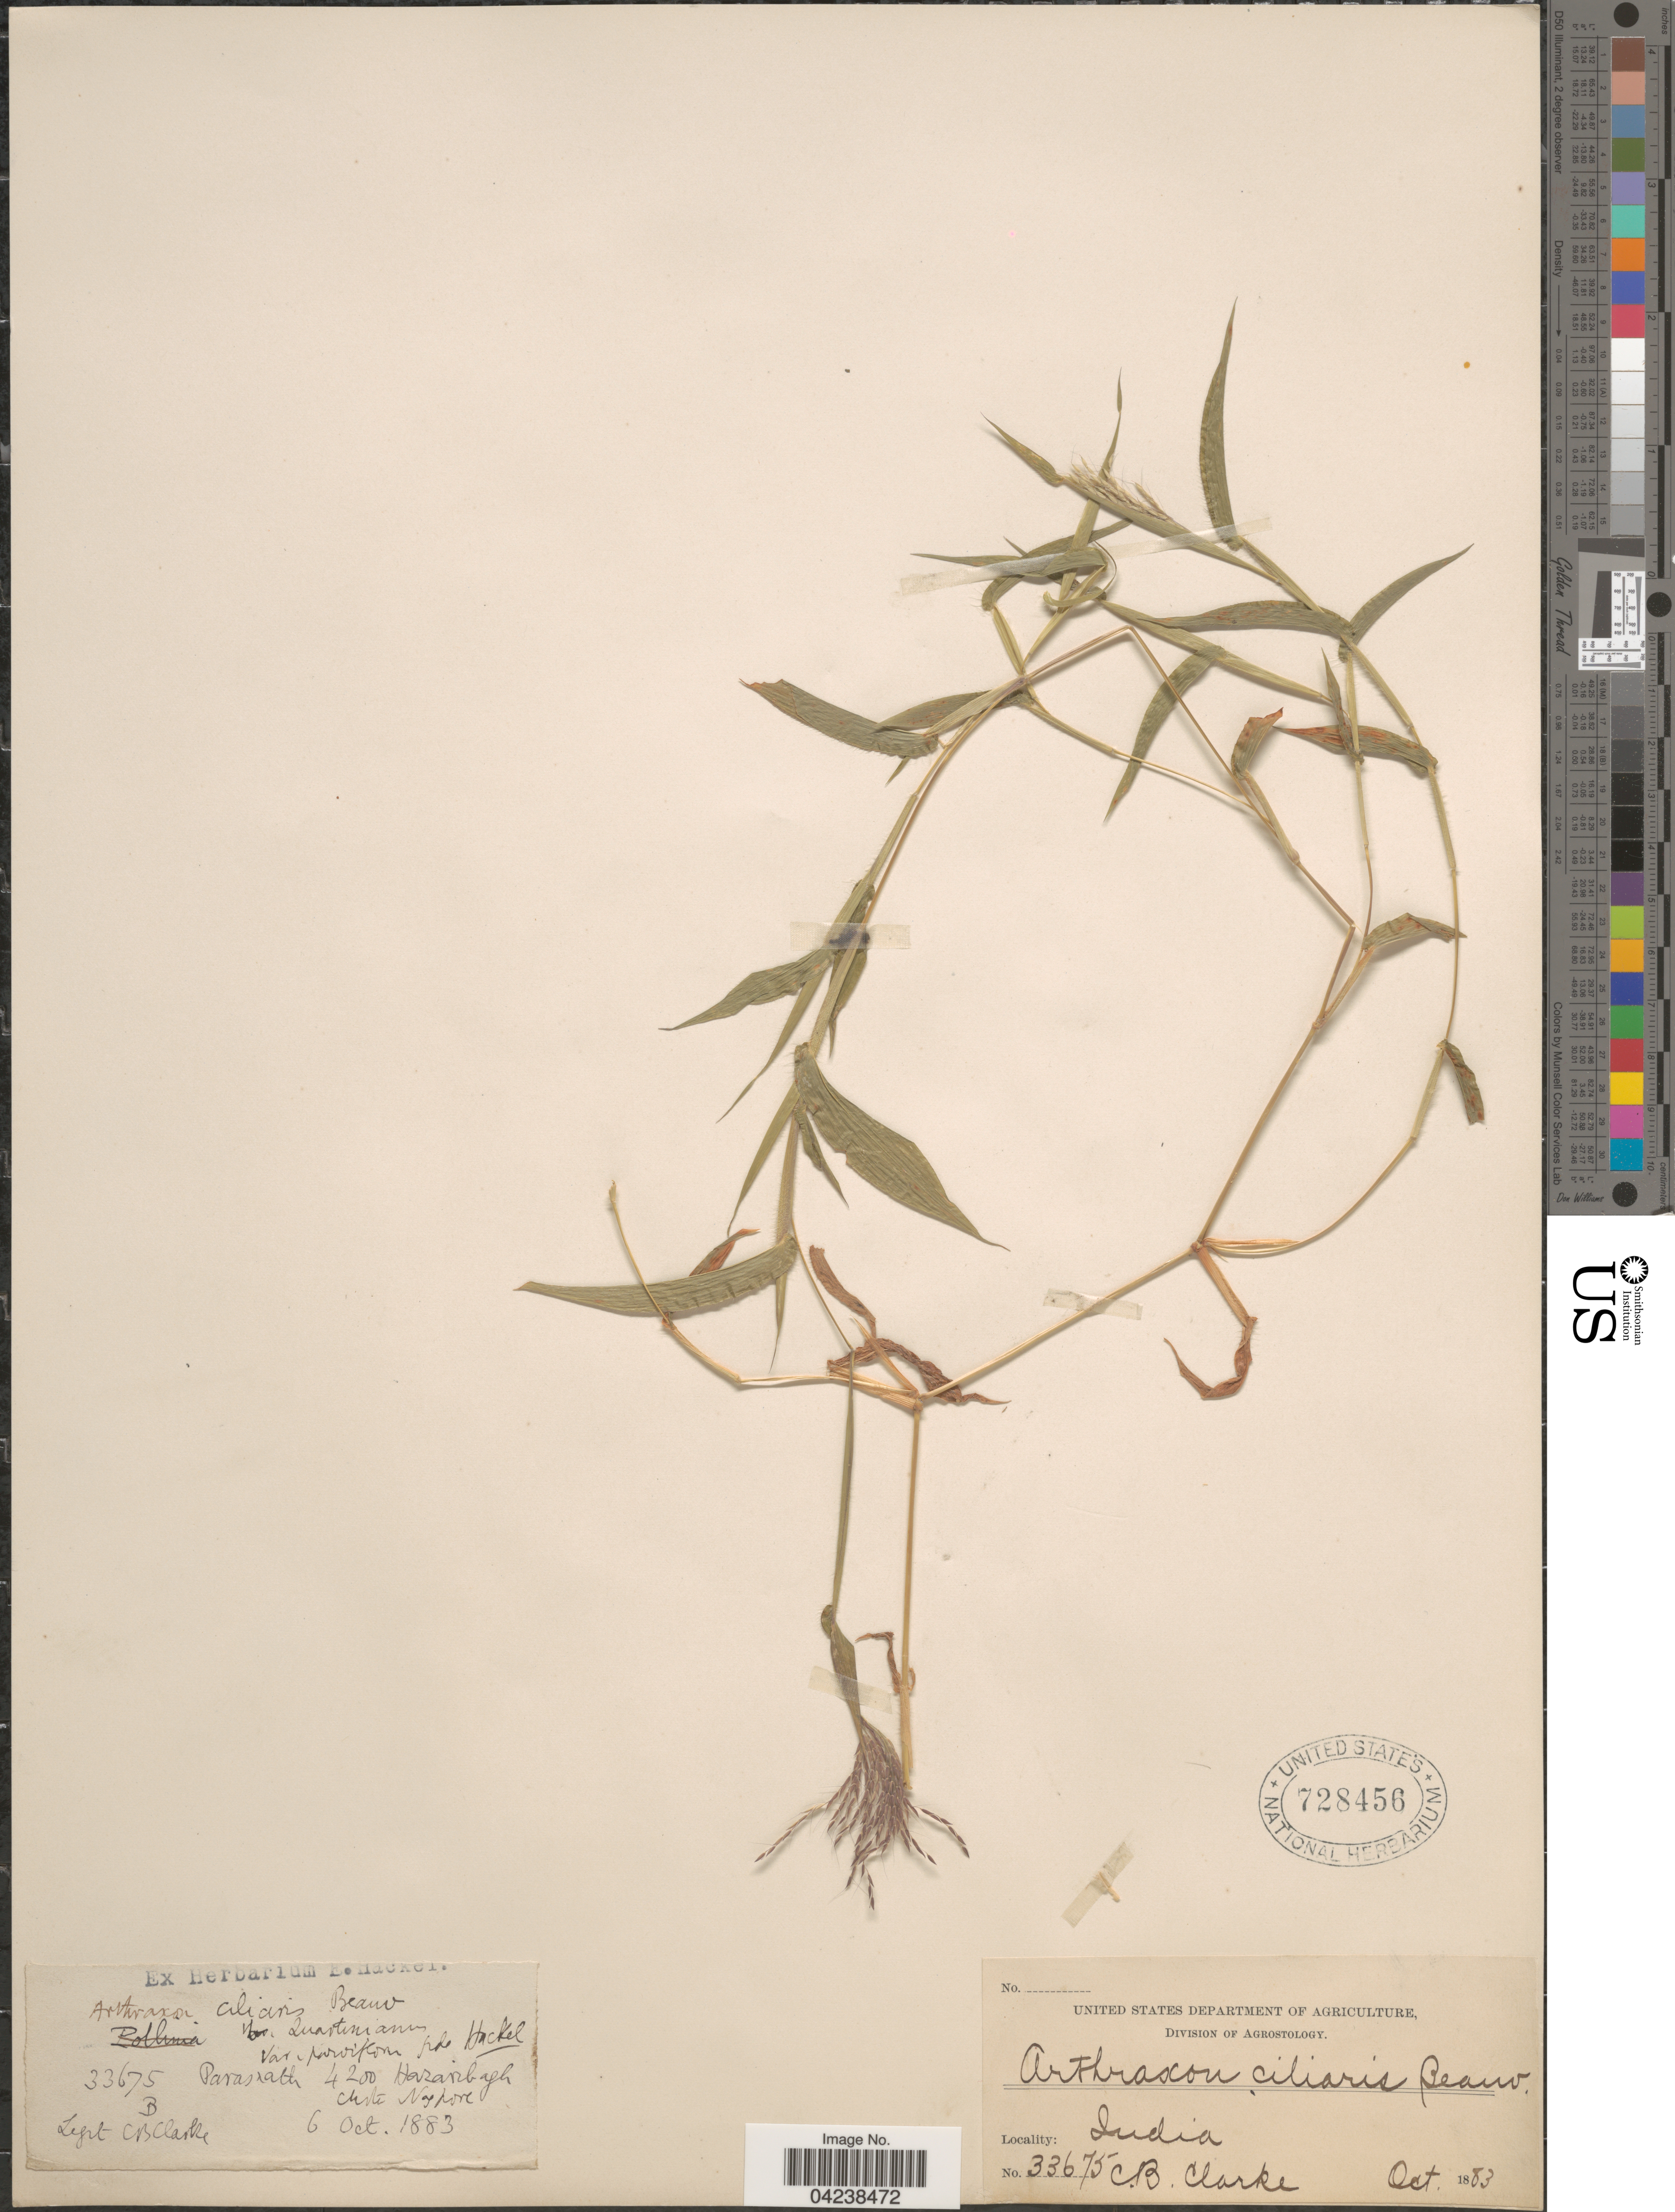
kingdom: Plantae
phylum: Tracheophyta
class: Liliopsida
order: Poales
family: Poaceae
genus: Arthraxon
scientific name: Arthraxon hispidus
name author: (Thunb.) Makino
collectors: C. B. Clarke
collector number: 33675B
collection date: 1883-10-06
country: India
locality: Parasnath, Hazaribagh. Chota Nagpore.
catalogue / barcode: US 728456